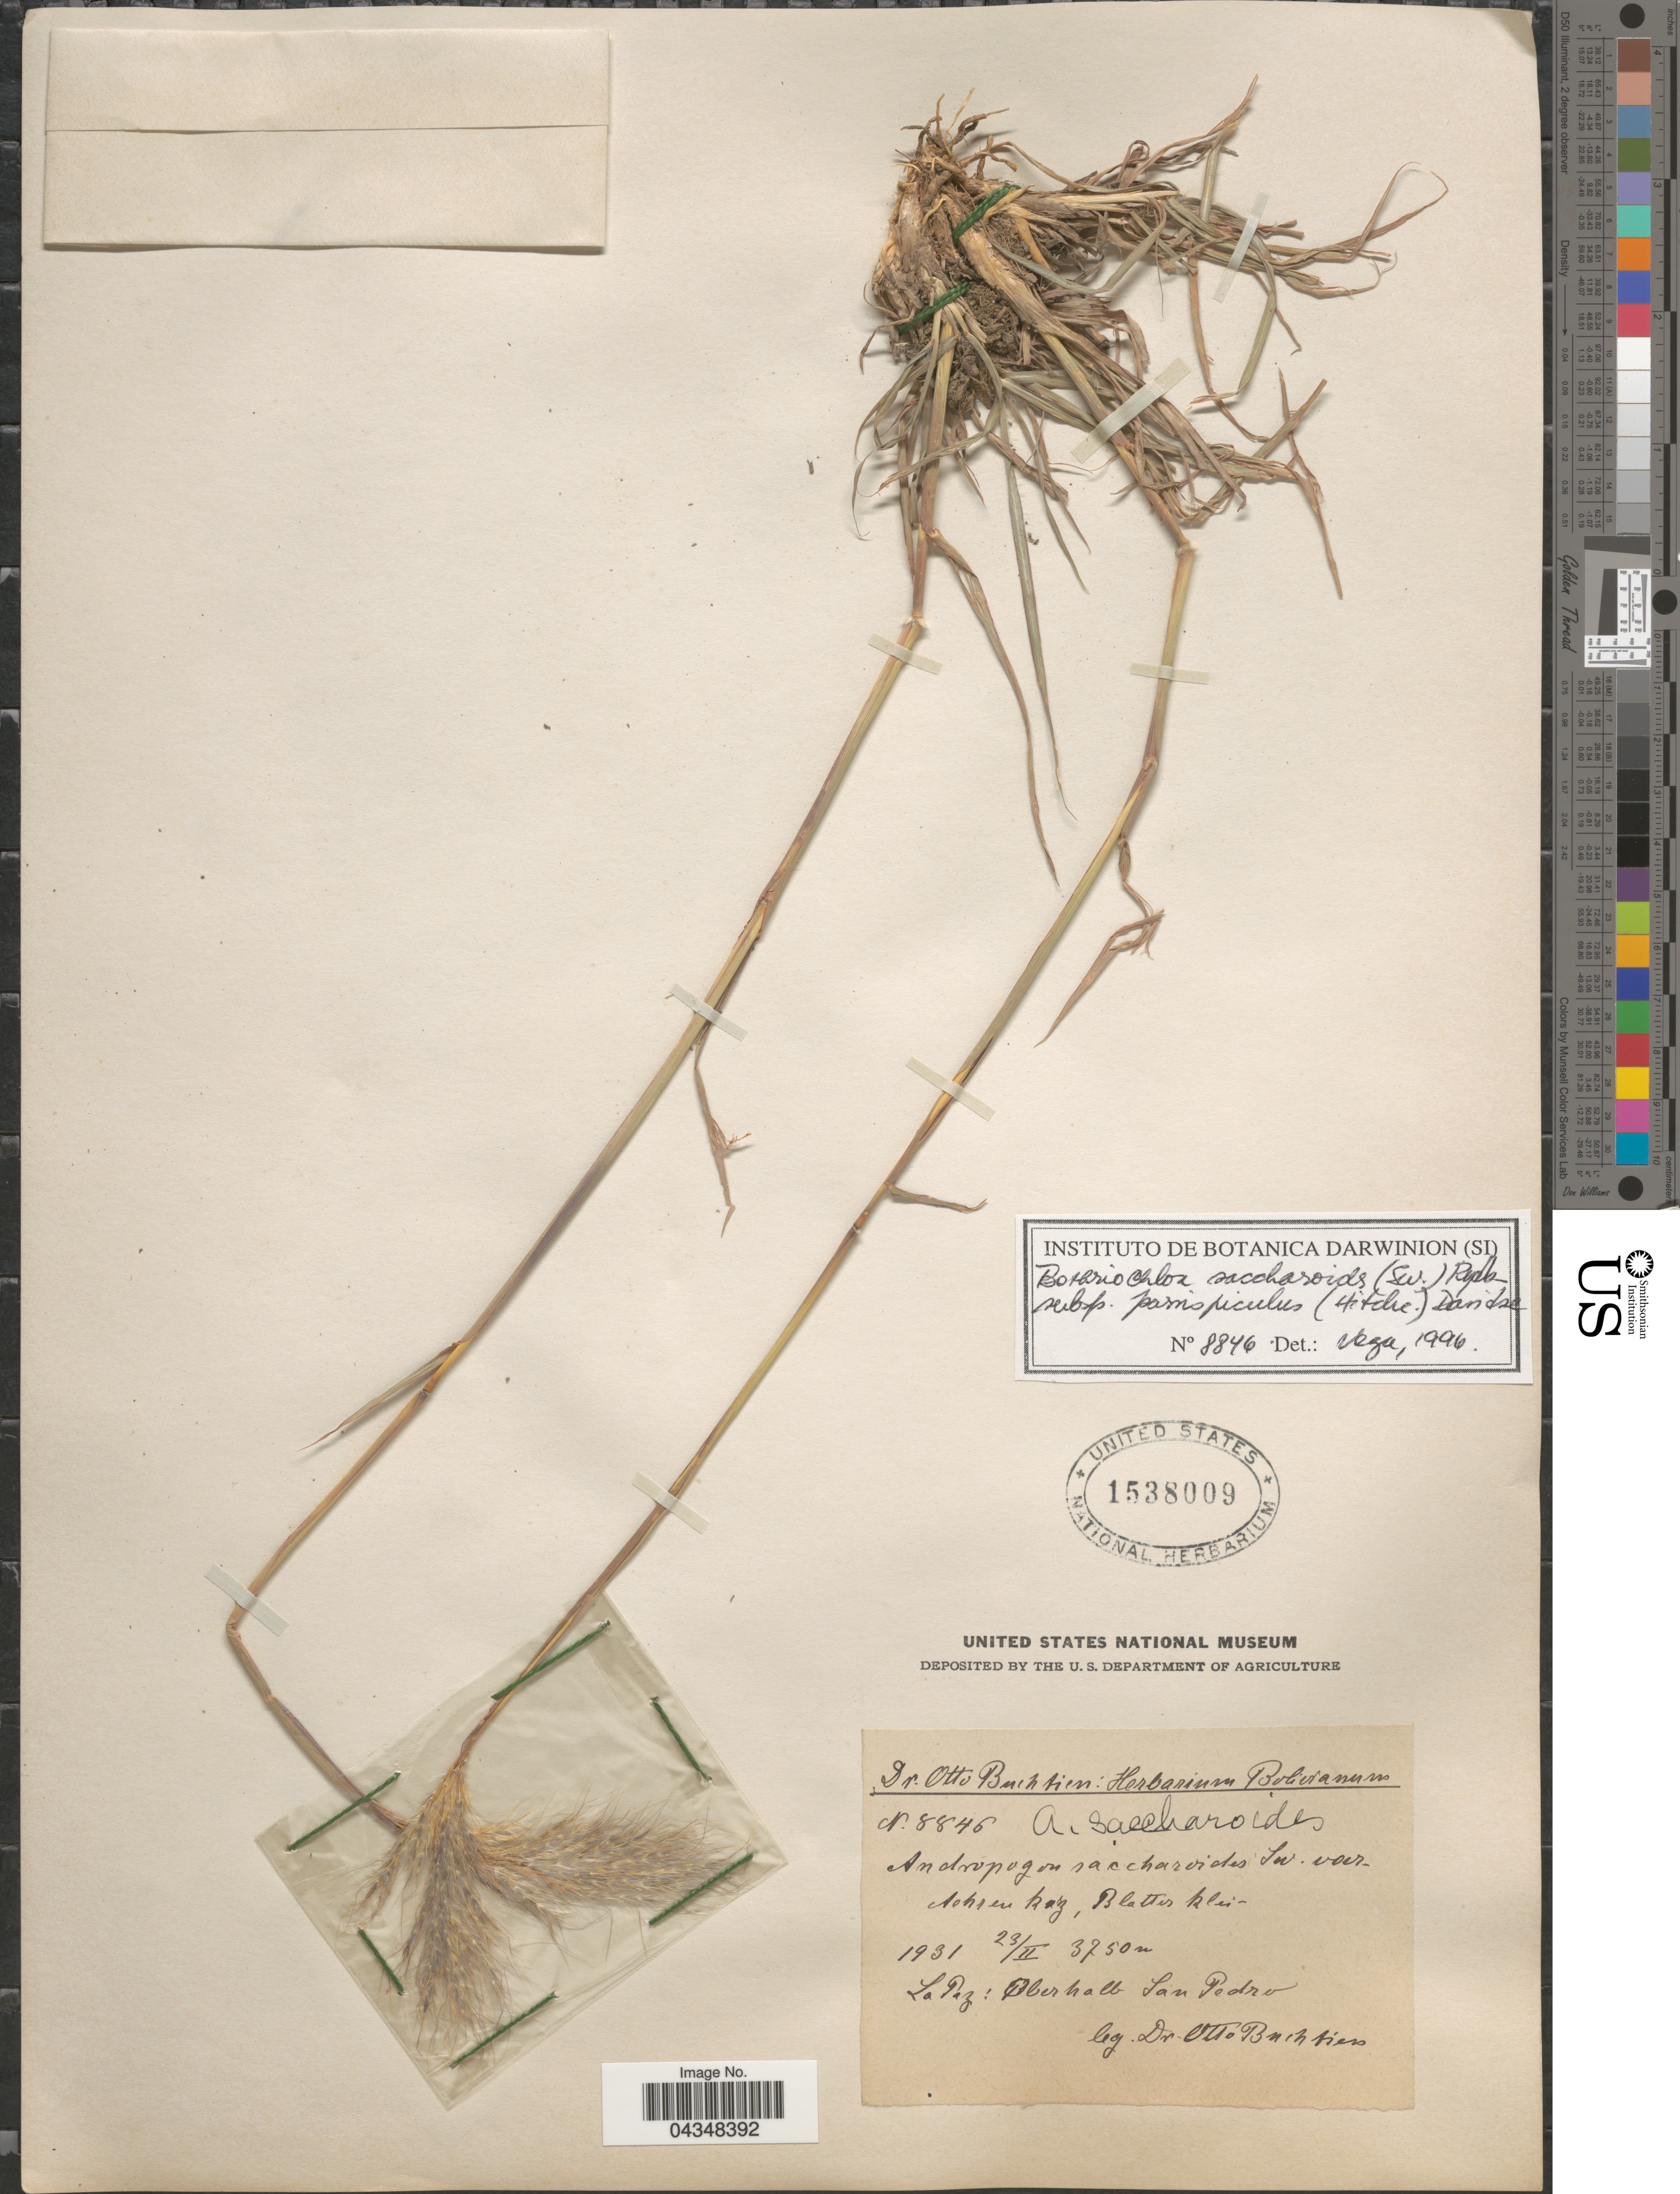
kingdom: Plantae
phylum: Tracheophyta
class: Liliopsida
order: Poales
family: Poaceae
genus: Bothriochloa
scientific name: Bothriochloa saccharoides var. parvispicula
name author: (Hitchc.) Tovar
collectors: O. Buchtien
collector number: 8846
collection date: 1931-02-23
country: Bolivia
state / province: La Paz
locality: Oberhalb San Pedro.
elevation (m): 3750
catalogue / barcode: US 1538009